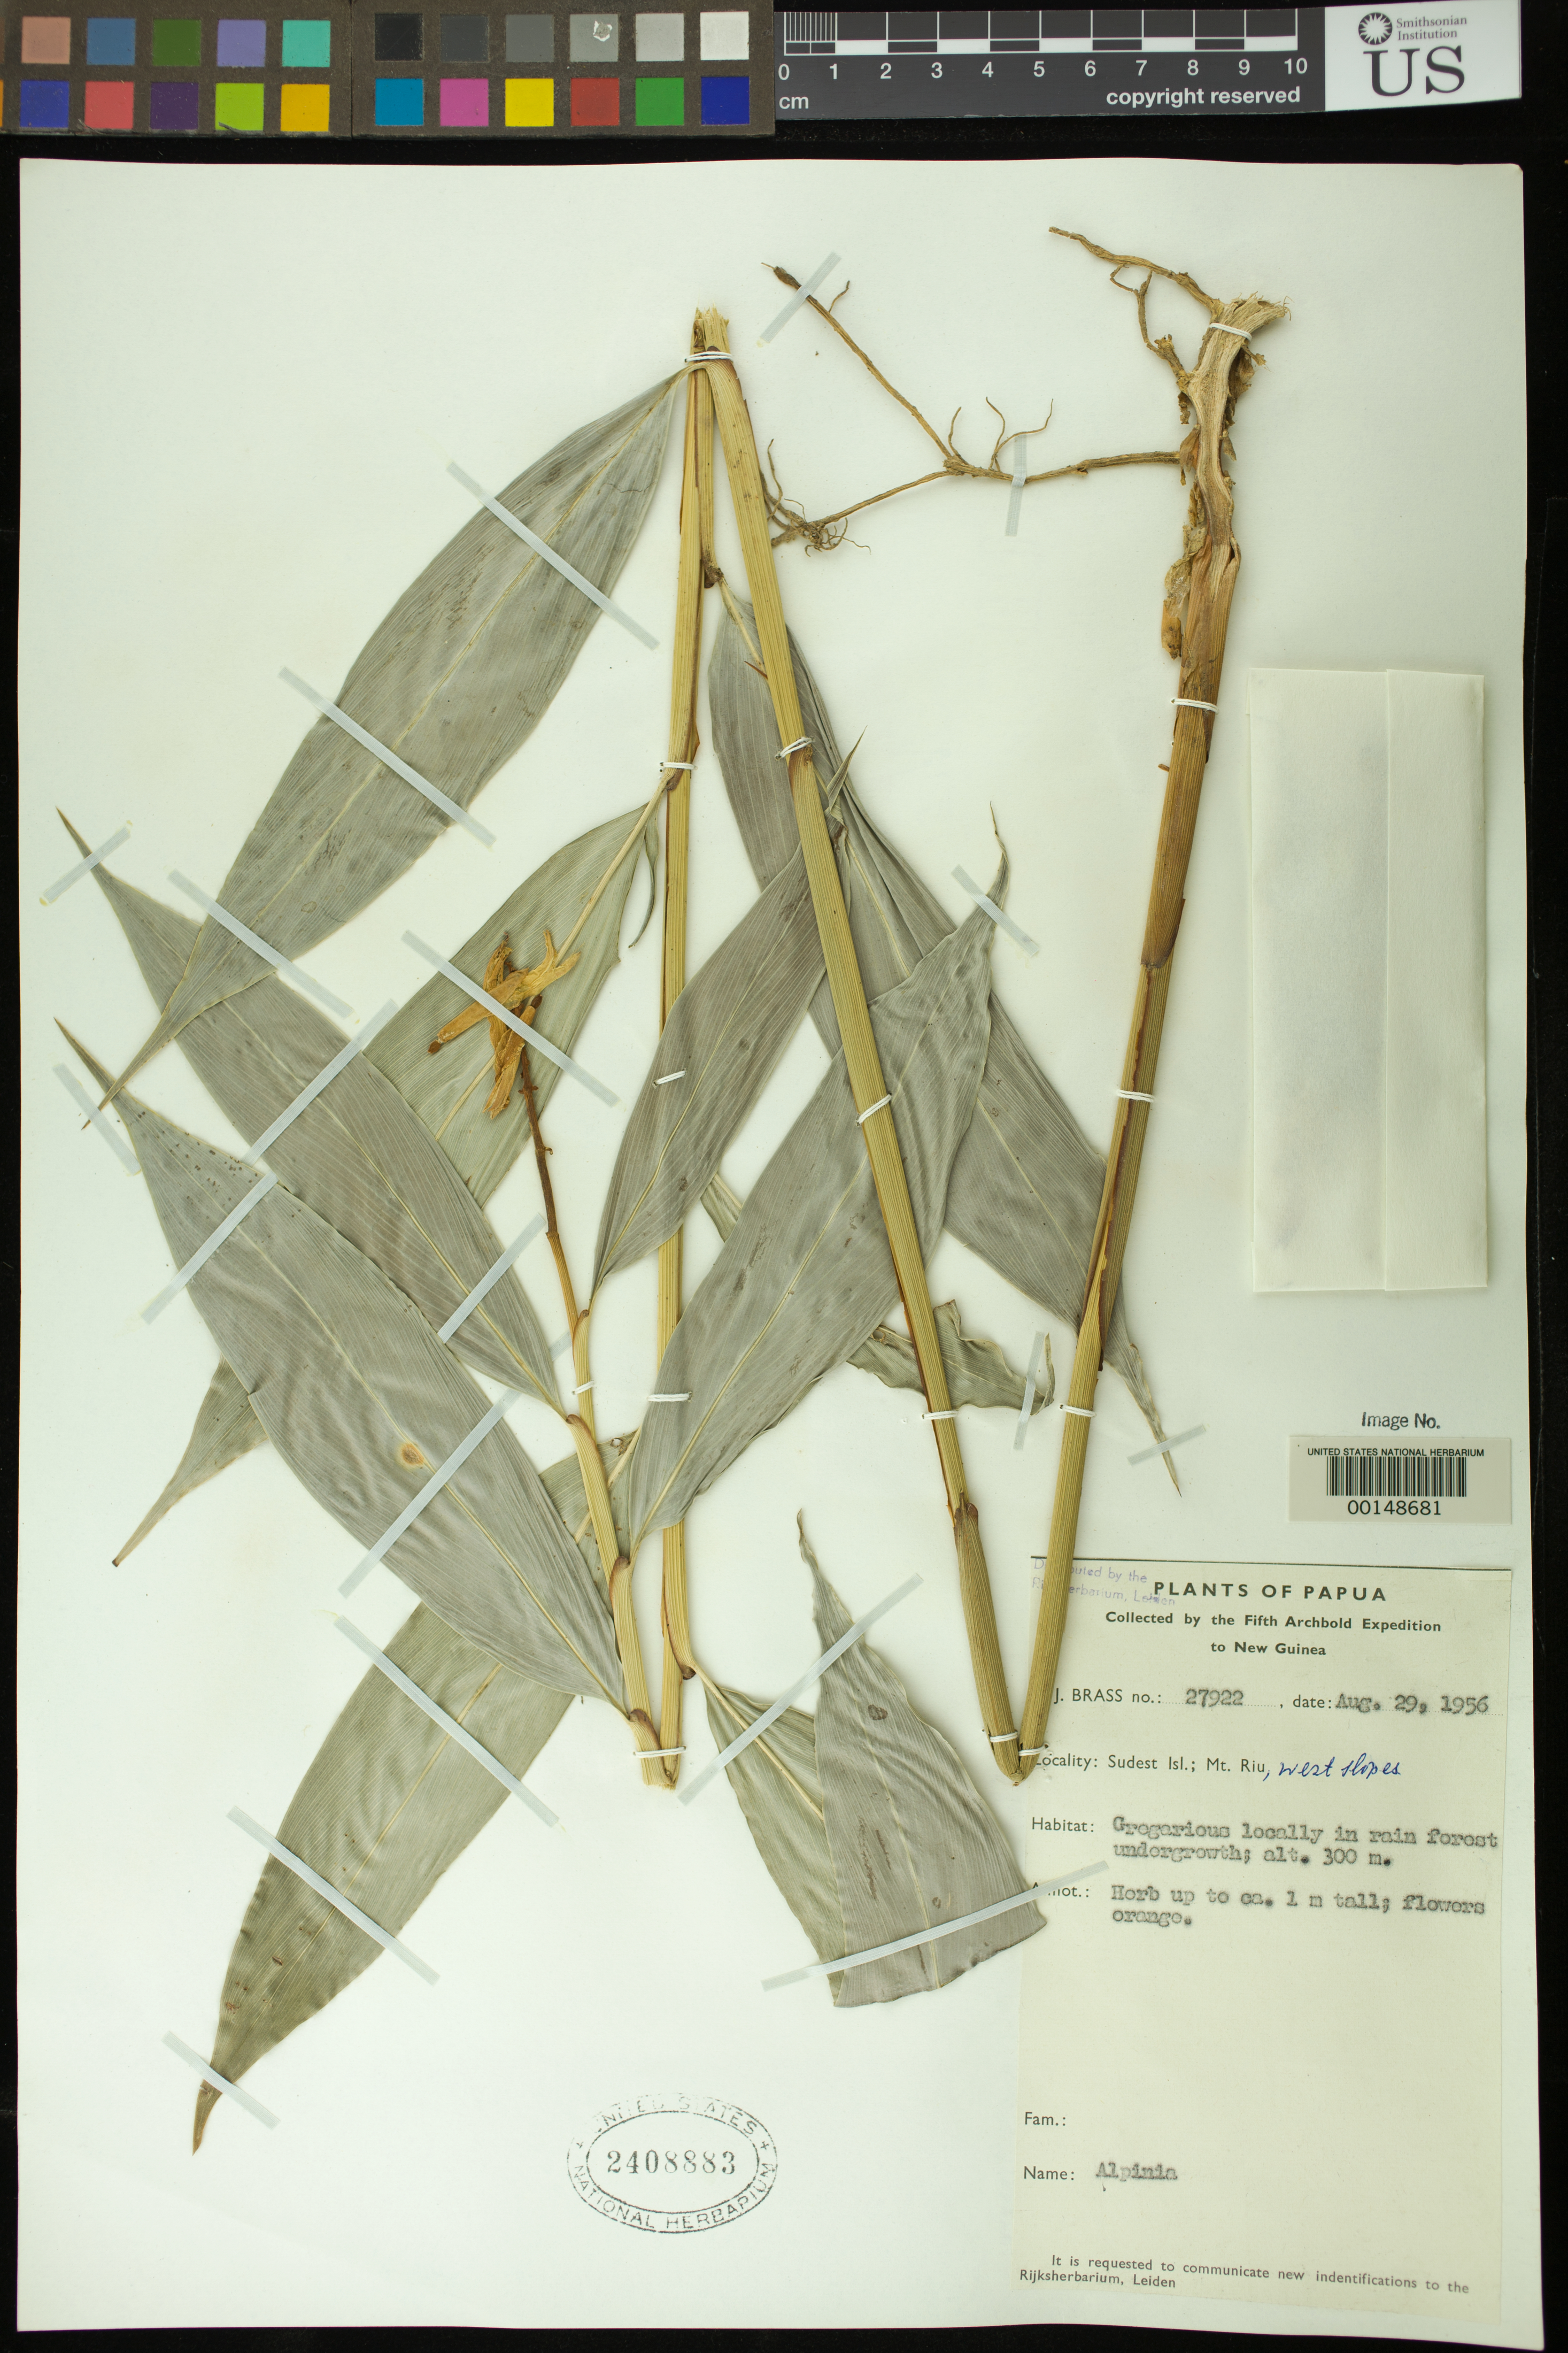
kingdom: Plantae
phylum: Tracheophyta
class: Liliopsida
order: Zingiberales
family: Zingiberaceae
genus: Alpinia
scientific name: Alpinia sp.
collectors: L. J. Brass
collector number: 27922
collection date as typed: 29 Aug 1956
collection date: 1956-08-29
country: Papua New Guinea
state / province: Milne Bay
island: Sudest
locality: Mt. riu, west slopes. [sud-est island = tagula island.] [Louisiade Arch.]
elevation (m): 300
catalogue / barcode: US 2408883